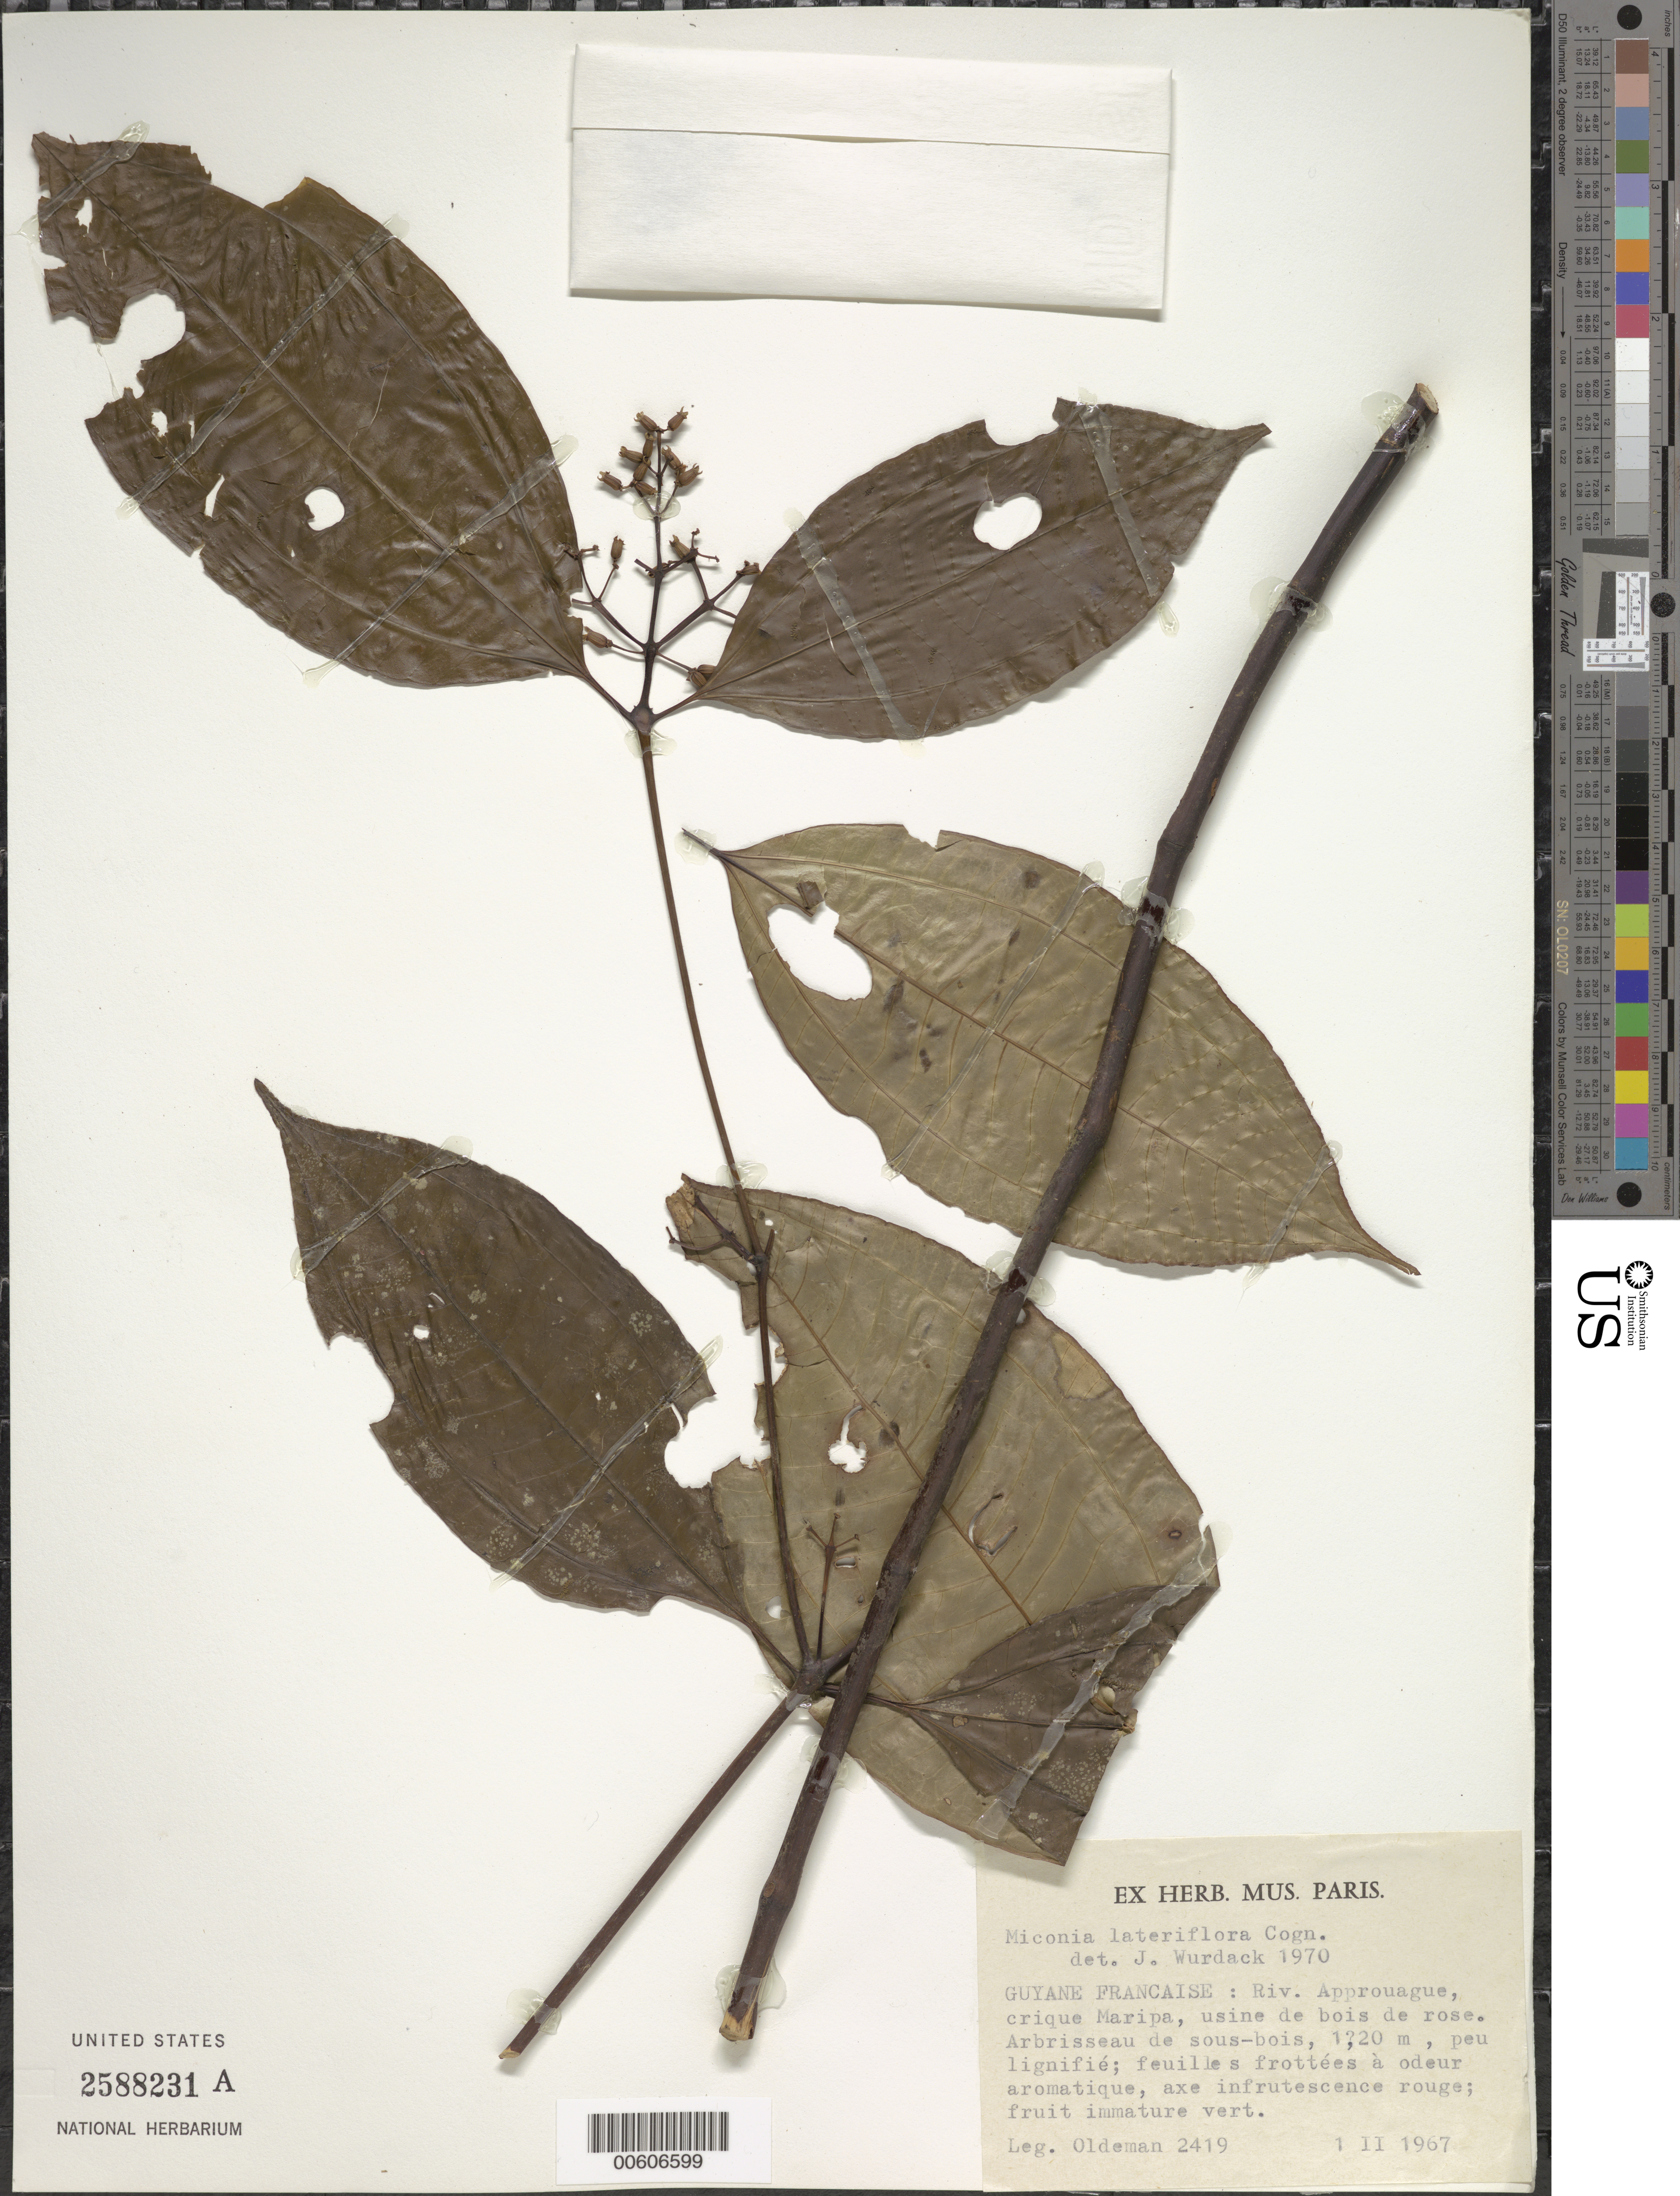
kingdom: Plantae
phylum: Tracheophyta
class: Magnoliopsida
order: Myrtales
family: Melastomataceae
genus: Miconia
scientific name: Miconia lateriflora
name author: Cogn.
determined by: Wurdack, John J., (US), US (UNITED STATES)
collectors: R. Oldeman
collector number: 2419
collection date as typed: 1-Feb-67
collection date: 1967-02-01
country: French Guiana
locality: Approuague, crique Maripa, usine de bois de rose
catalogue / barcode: US 2588231A